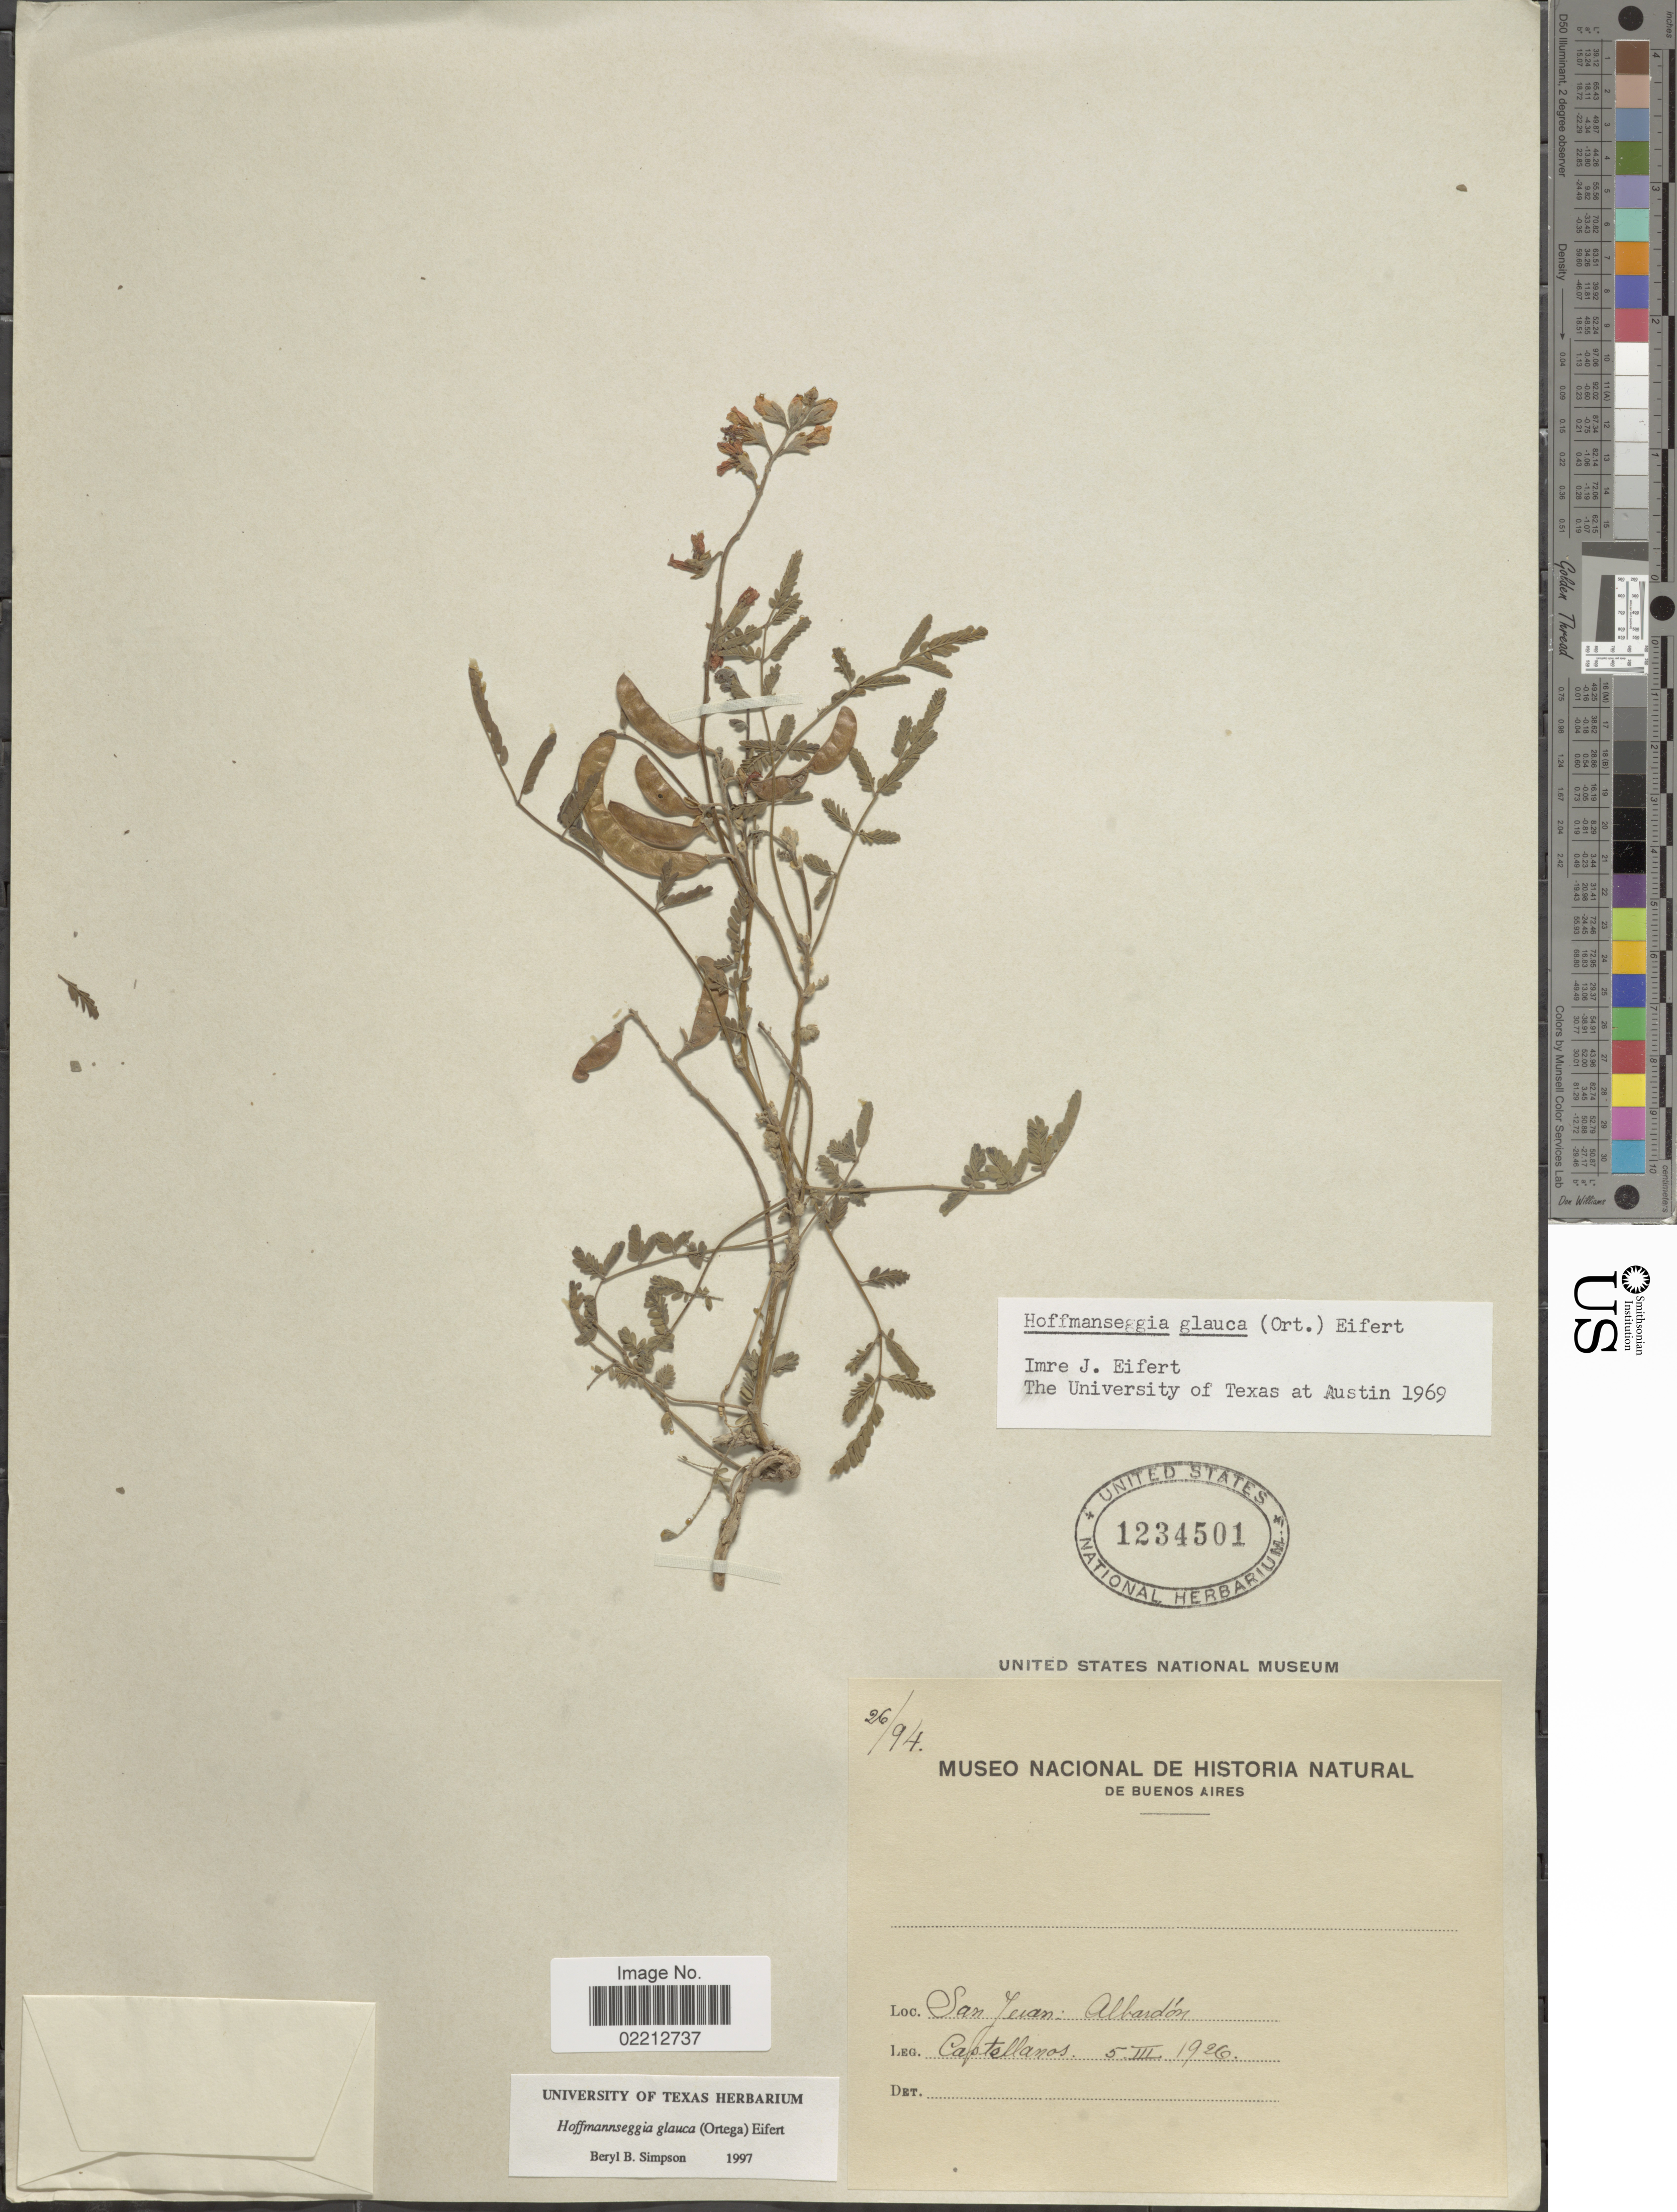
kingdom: Plantae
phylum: Tracheophyta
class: Magnoliopsida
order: Fabales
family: Fabaceae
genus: Hoffmannseggia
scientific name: Hoffmannseggia glauca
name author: (Ortega) Eifert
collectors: -- Castellanos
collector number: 26/94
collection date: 1926-03-05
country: Argentina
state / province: San Juan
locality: Albardón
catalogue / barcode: US 1234501